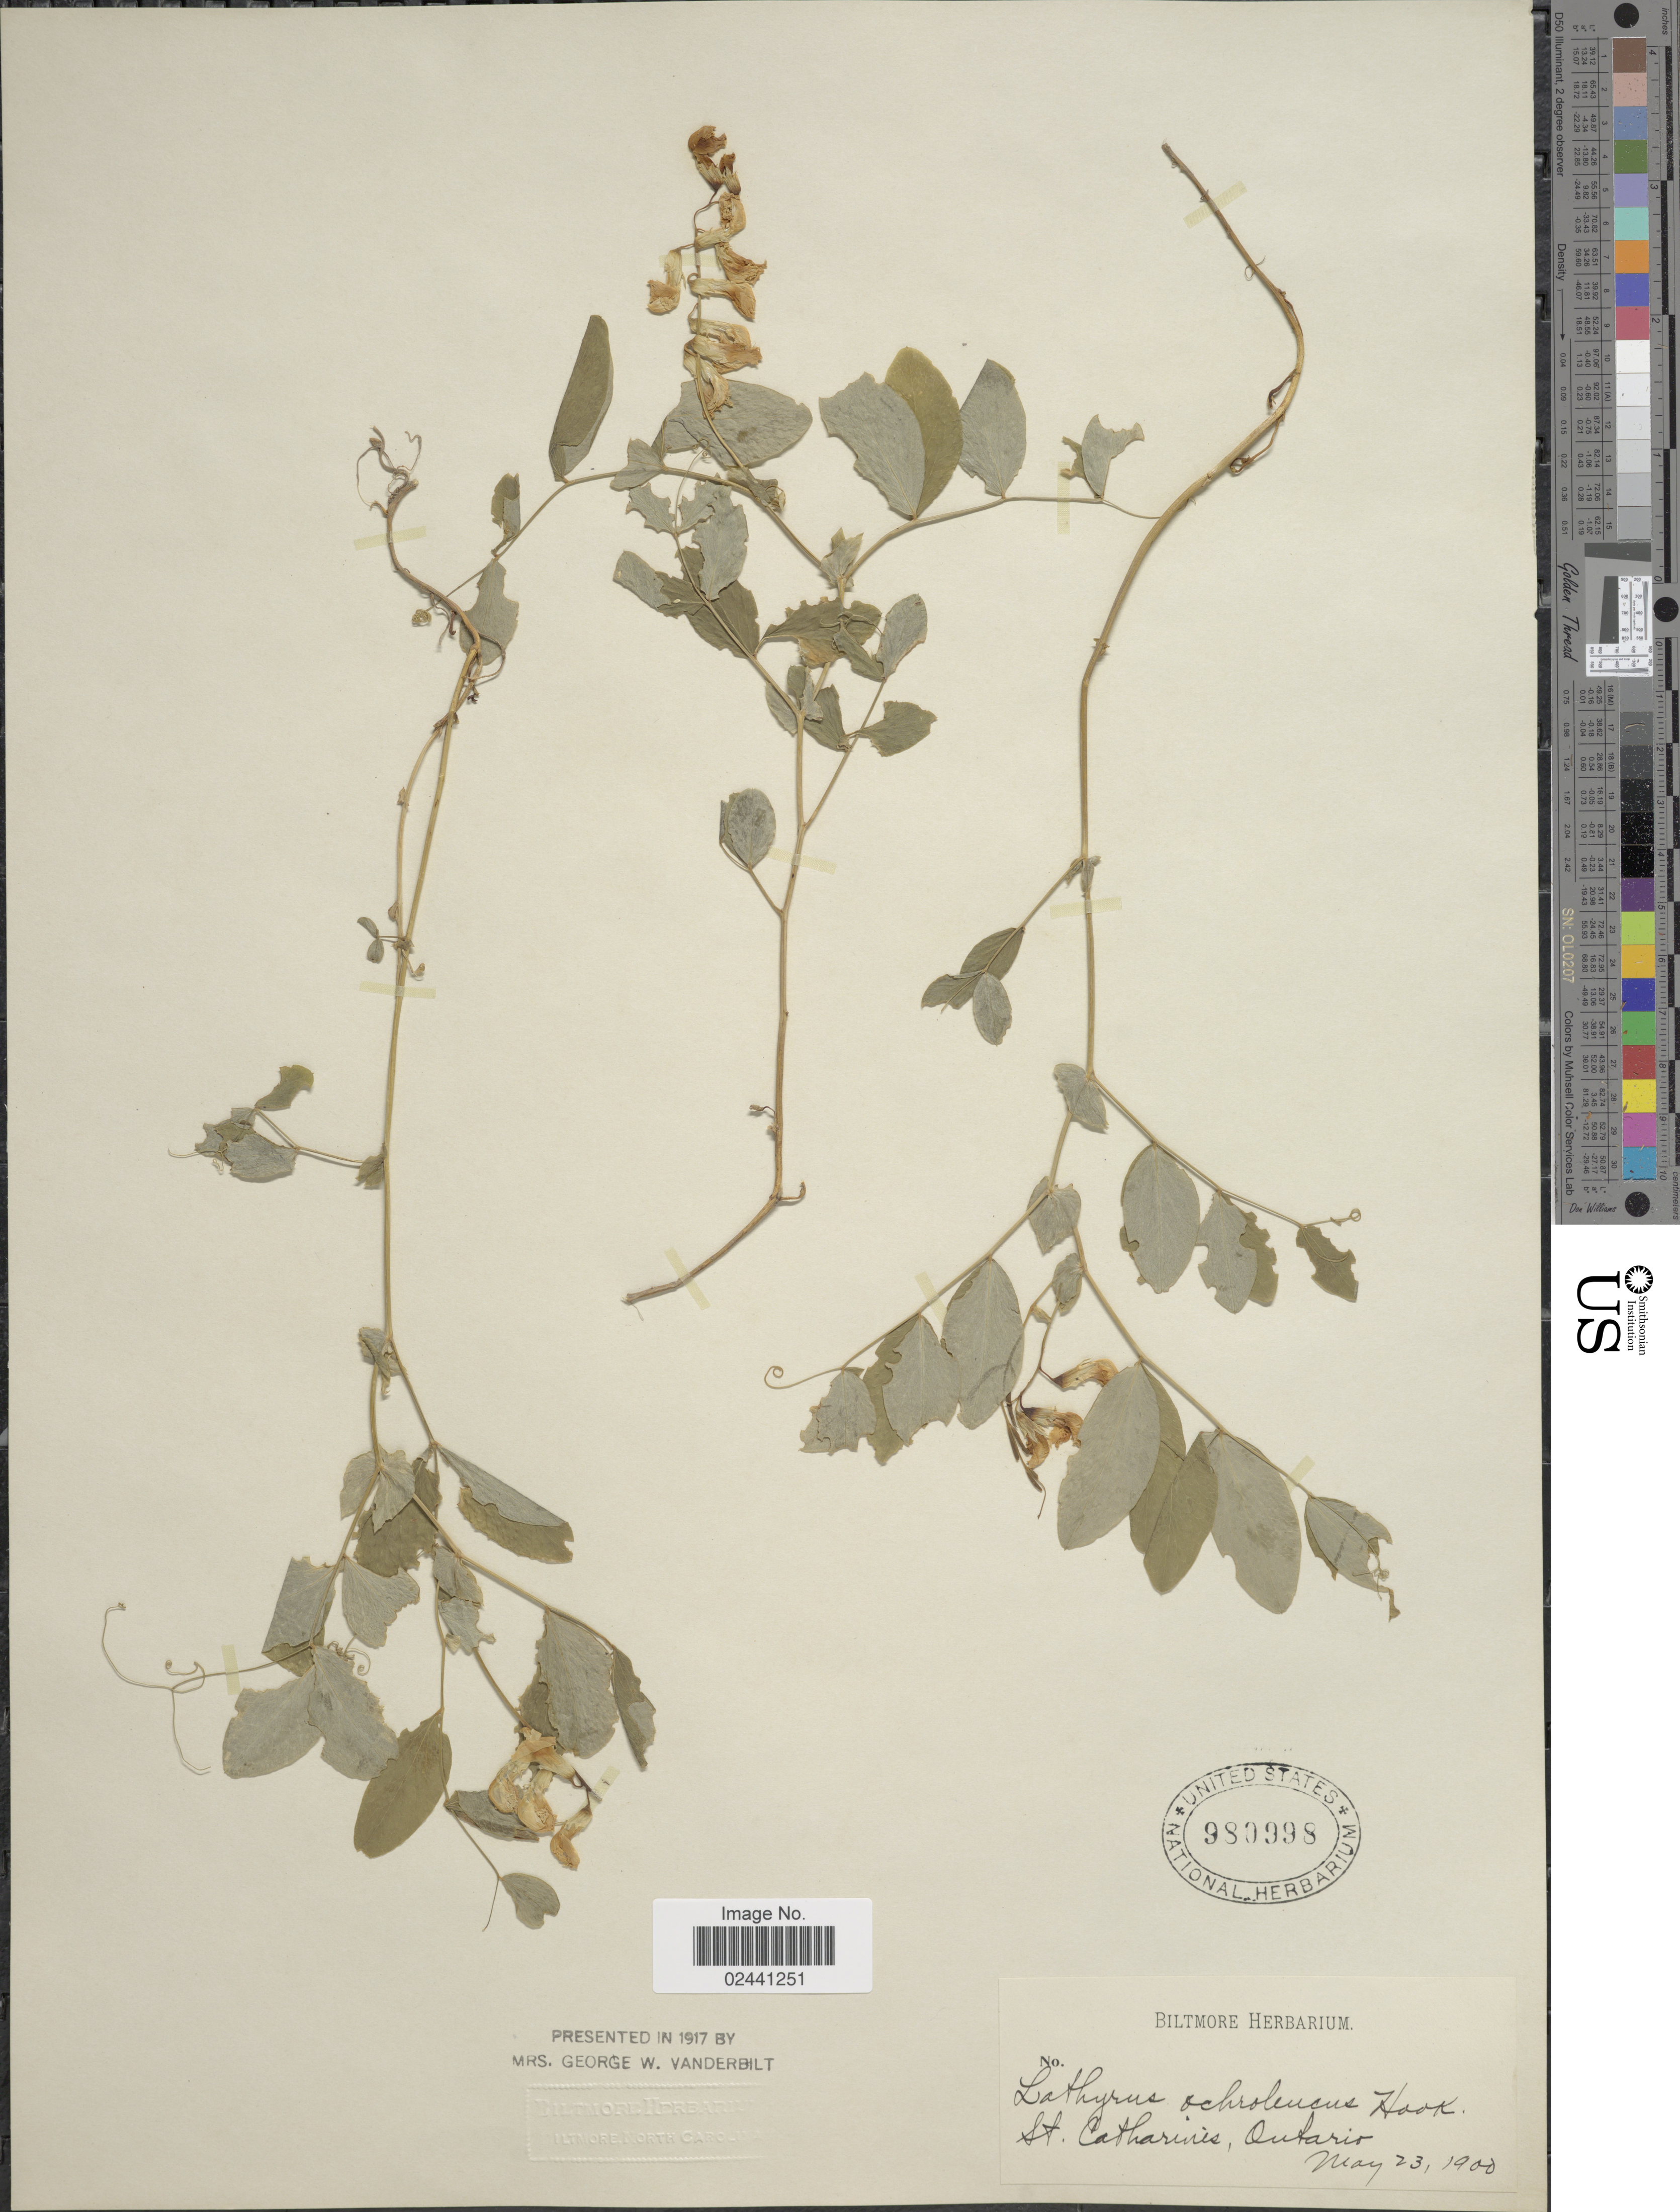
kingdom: Plantae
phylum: Tracheophyta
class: Magnoliopsida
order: Fabales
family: Fabaceae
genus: Lathyrus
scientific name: Lathyrus ochroleucus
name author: Hook.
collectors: ex herb. Biltmore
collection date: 1900-05-23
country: Canada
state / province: Ontario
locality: St. Catharines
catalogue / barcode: US 980998